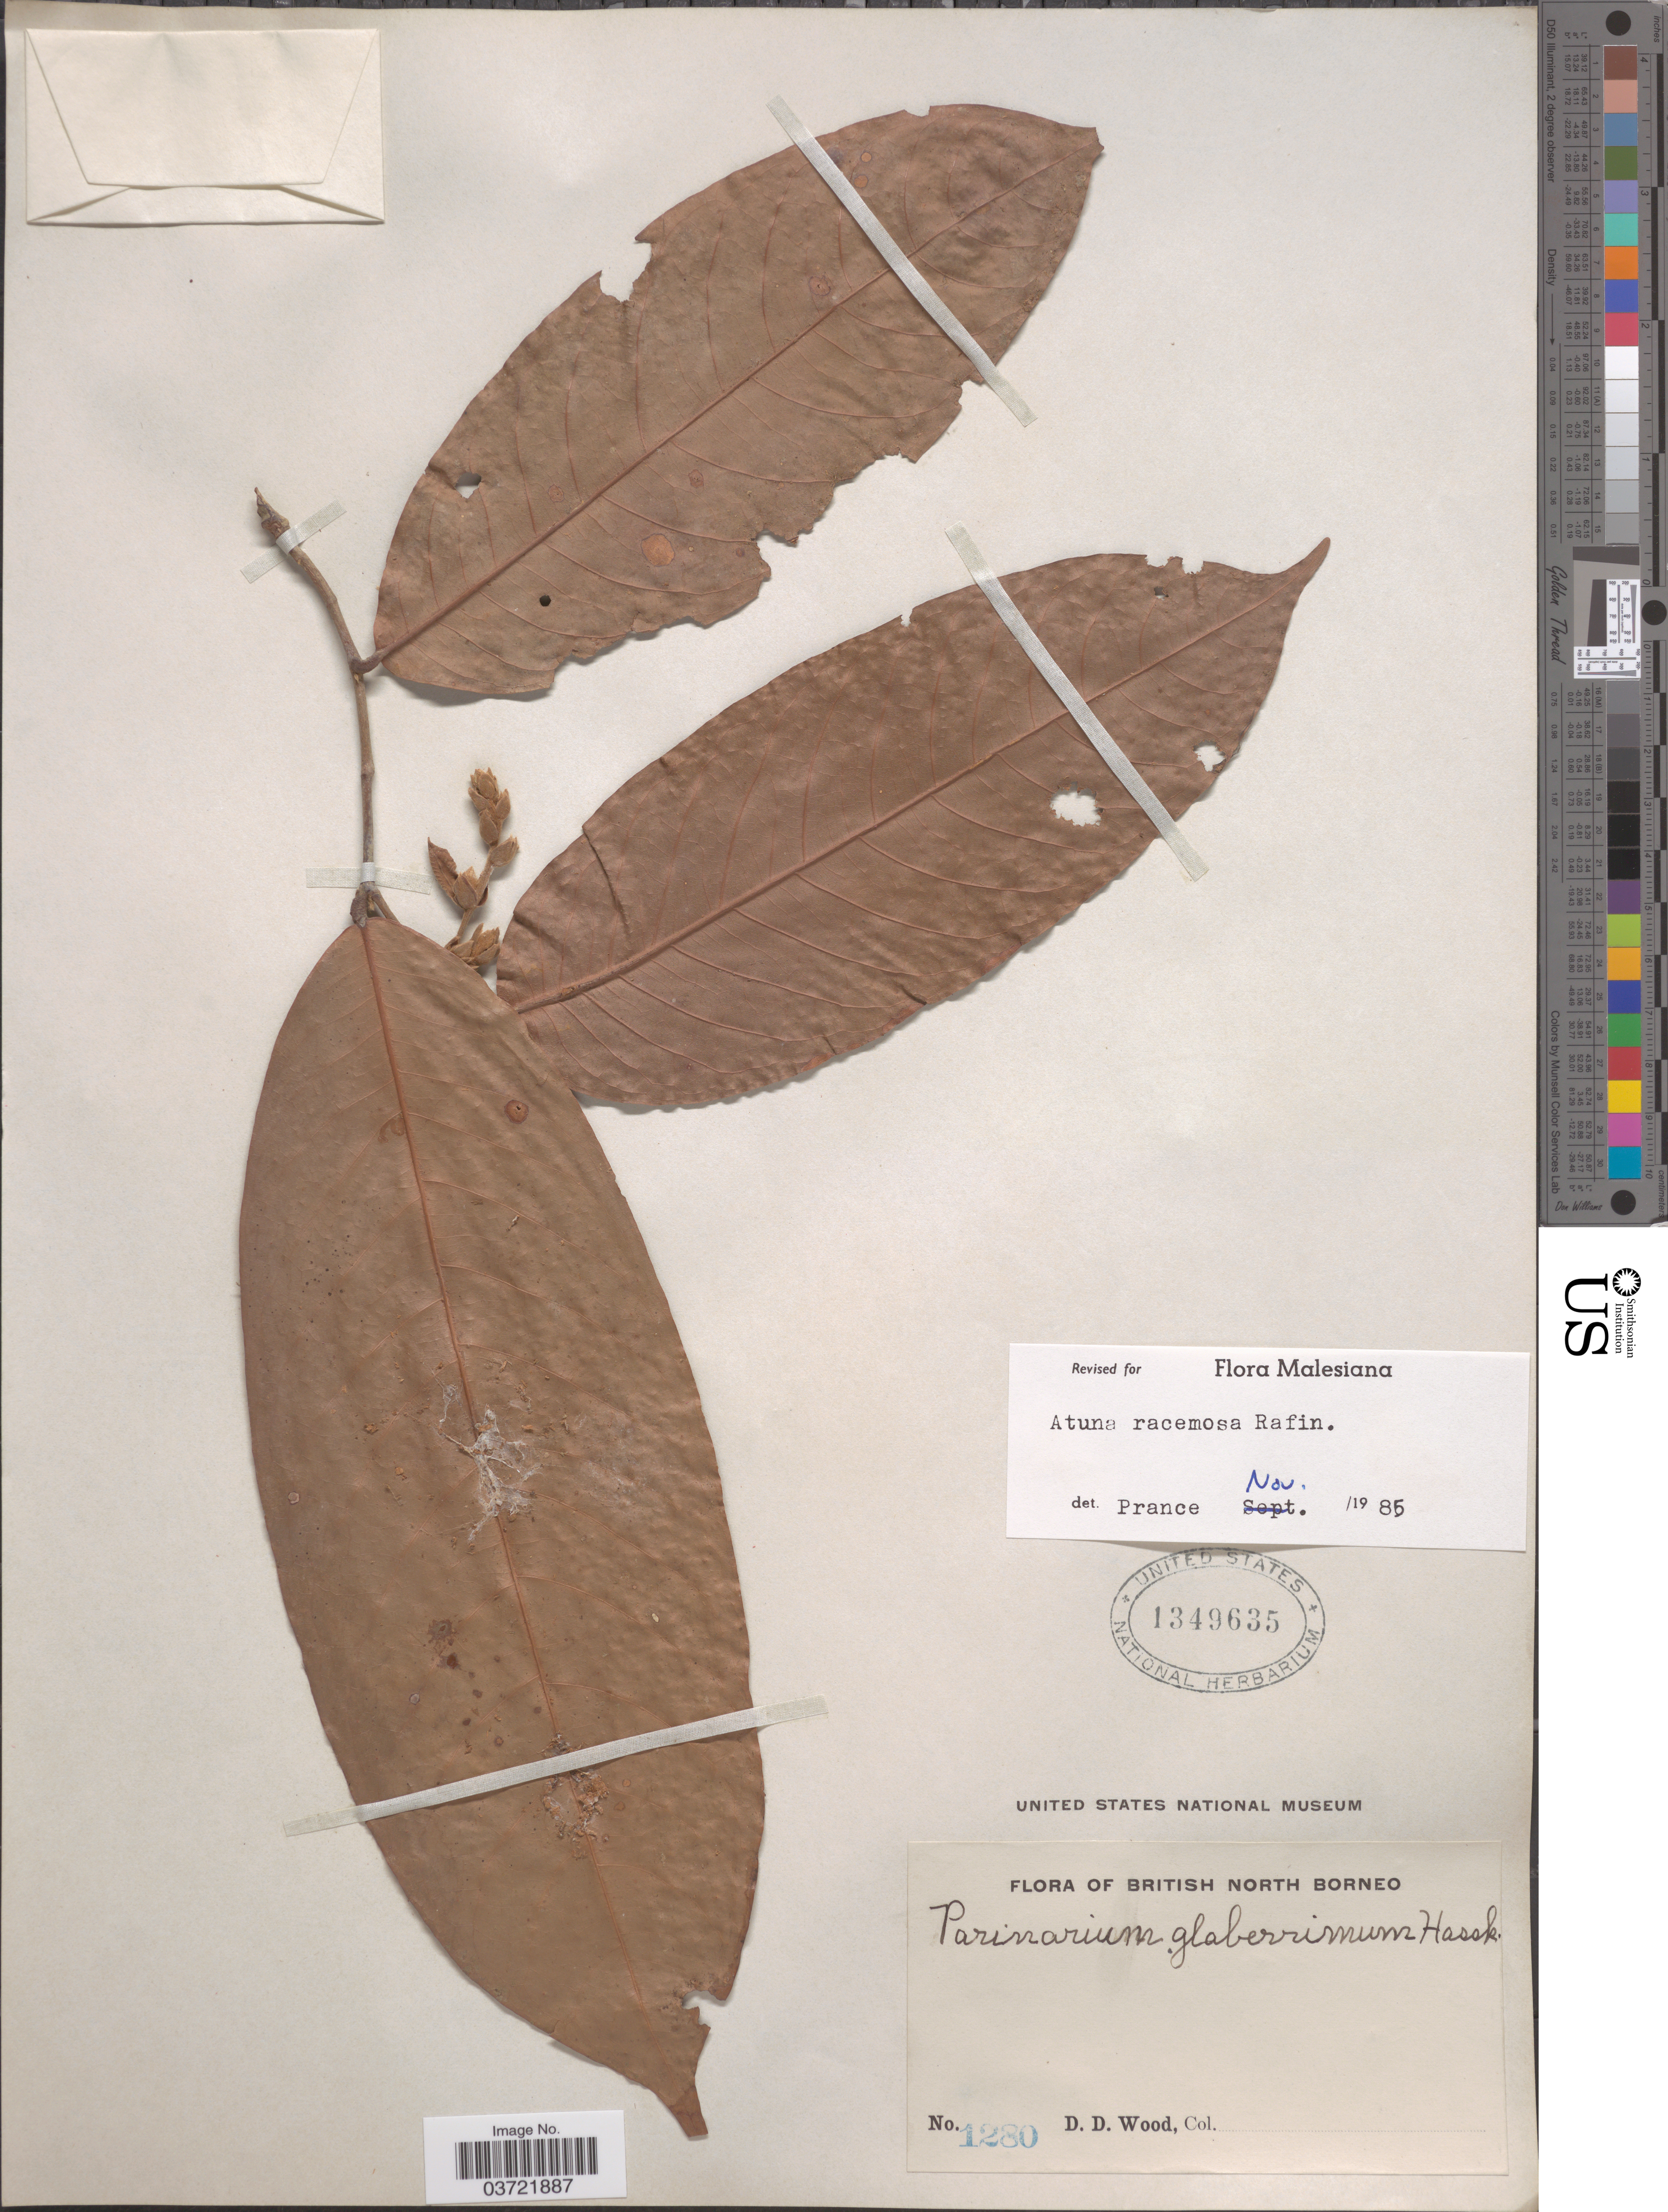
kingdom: Plantae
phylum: Tracheophyta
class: Magnoliopsida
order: Malpighiales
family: Chrysobalanaceae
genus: Atuna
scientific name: Atuna racemosa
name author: Raf.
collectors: D. Wood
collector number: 1280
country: Malaysia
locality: British North Borneo.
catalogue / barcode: US 1349635